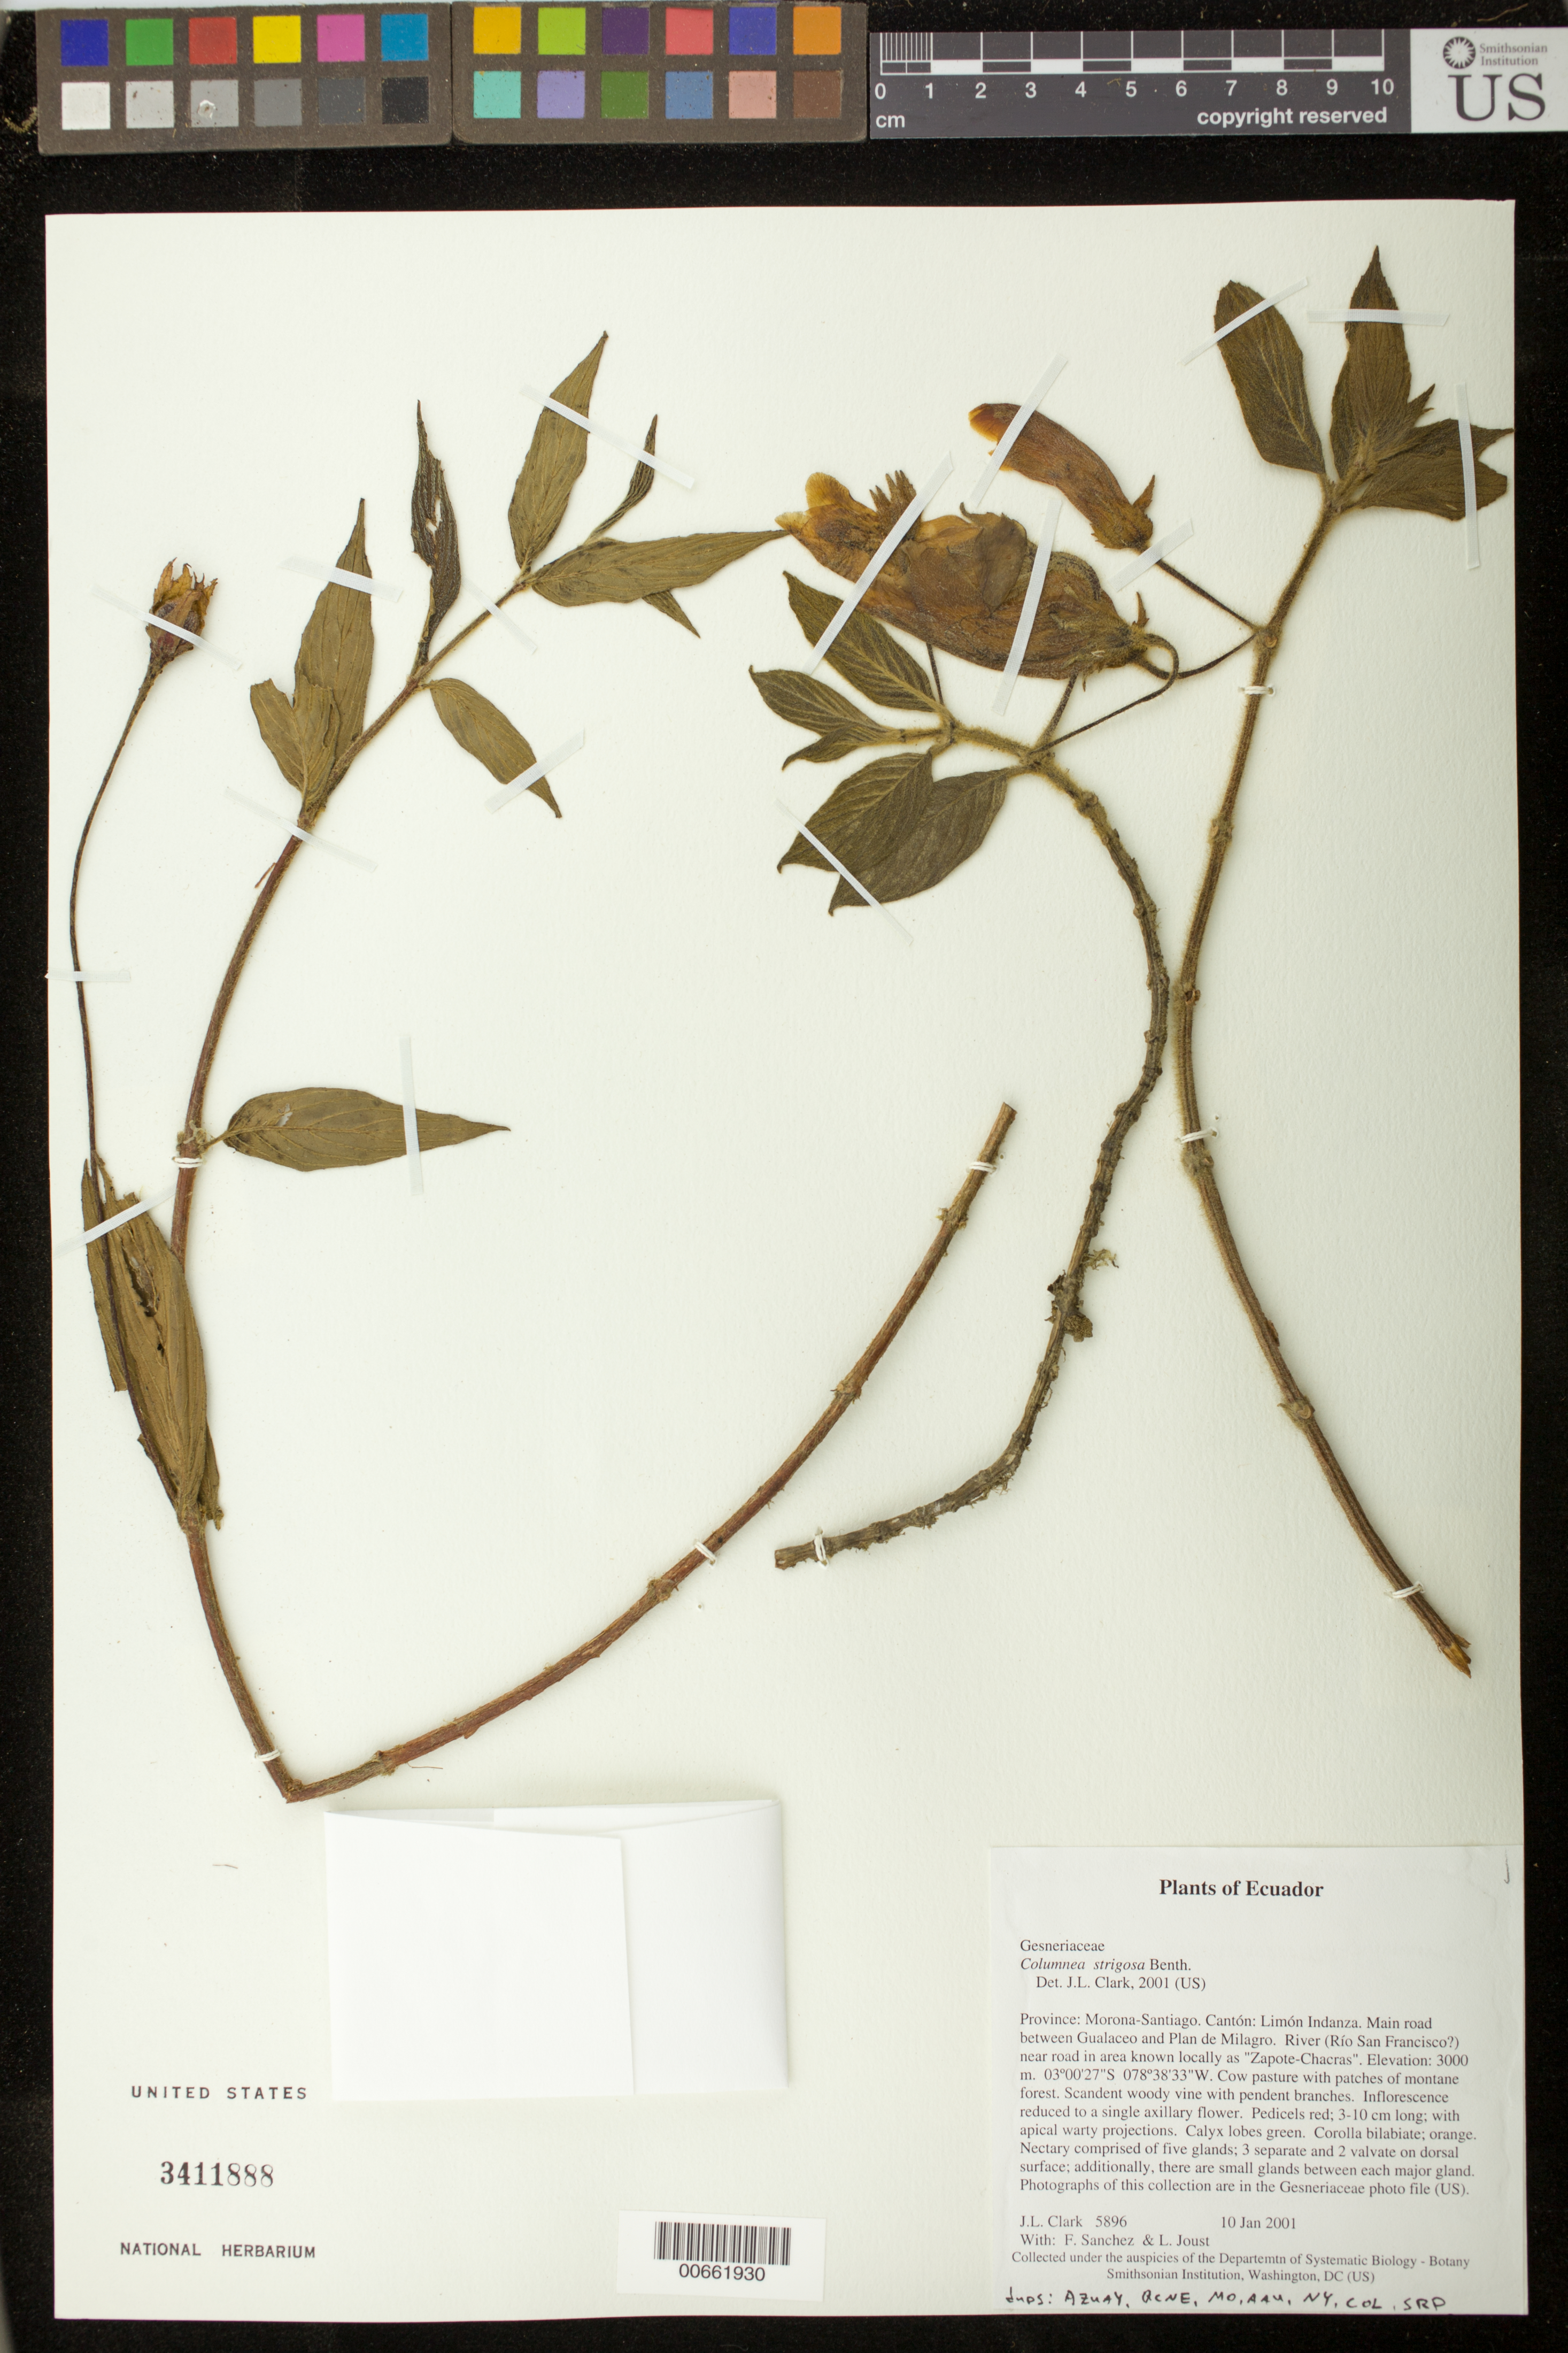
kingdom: Plantae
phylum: Tracheophyta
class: Magnoliopsida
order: Lamiales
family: Gesneriaceae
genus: Columnea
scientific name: Columnea strigosa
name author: Benth.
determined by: Clark, J. L., (SEL), The Marie Selby Botanical Garden (UNITED STATES)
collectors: J. L. Clark, F. Sanchez & L. Jost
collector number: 5896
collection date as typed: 10 Jan 2001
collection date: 2001-01-10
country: Ecuador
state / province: Morona-Santiago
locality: Cantón: Limón Indanza. Main road between Gualaceo and Plan de Milagro. River (Río San Francisco?) near road in area known locally as "Zapote-Chacras"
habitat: Cow pasture with patches of montane forest.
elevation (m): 3000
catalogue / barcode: US 3411888